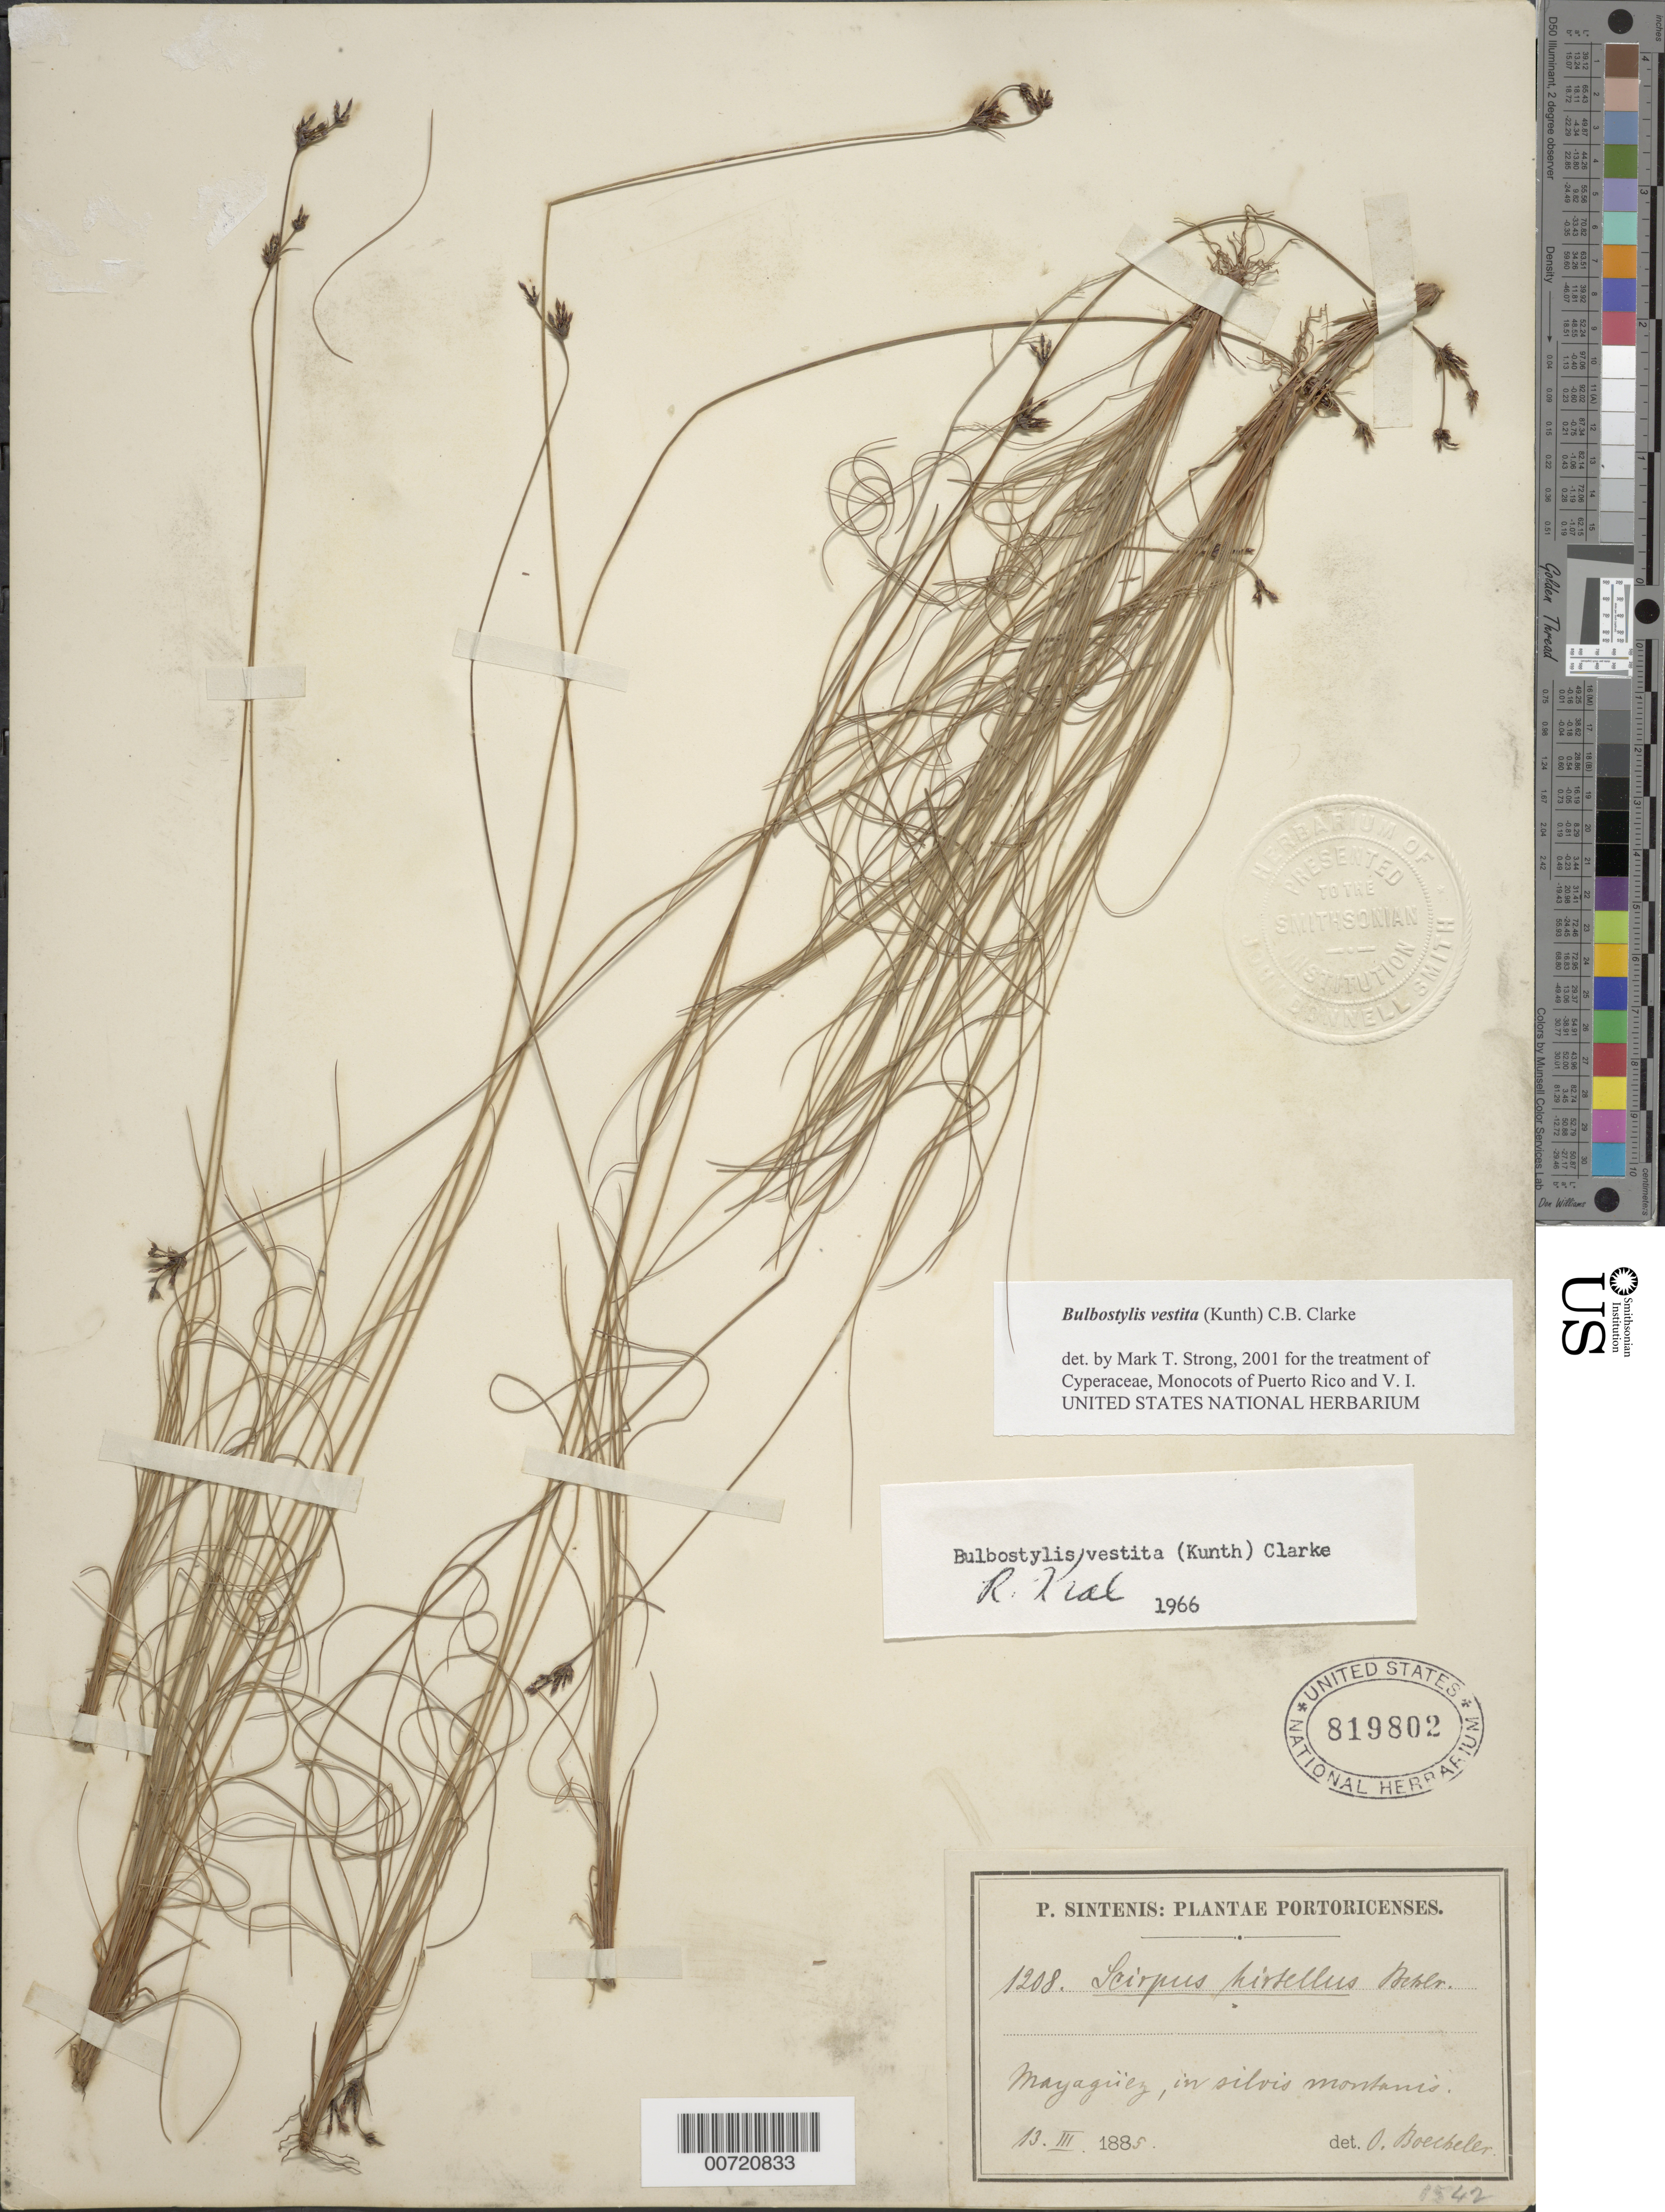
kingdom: Plantae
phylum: Tracheophyta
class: Liliopsida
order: Poales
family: Cyperaceae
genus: Bulbostylis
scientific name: Bulbostylis vestita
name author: (Kunth) C.B. Clarke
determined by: Strong, M. T., (US), Smithsonian Institution - National Museum of Natural History (UNITED STATES)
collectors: P. Sintenis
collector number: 1208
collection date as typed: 13 Mar 1885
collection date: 1885-03-13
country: Puerto Rico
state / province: Mayagüez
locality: Mayagüez.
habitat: In silvis montanis.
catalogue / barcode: US 819802